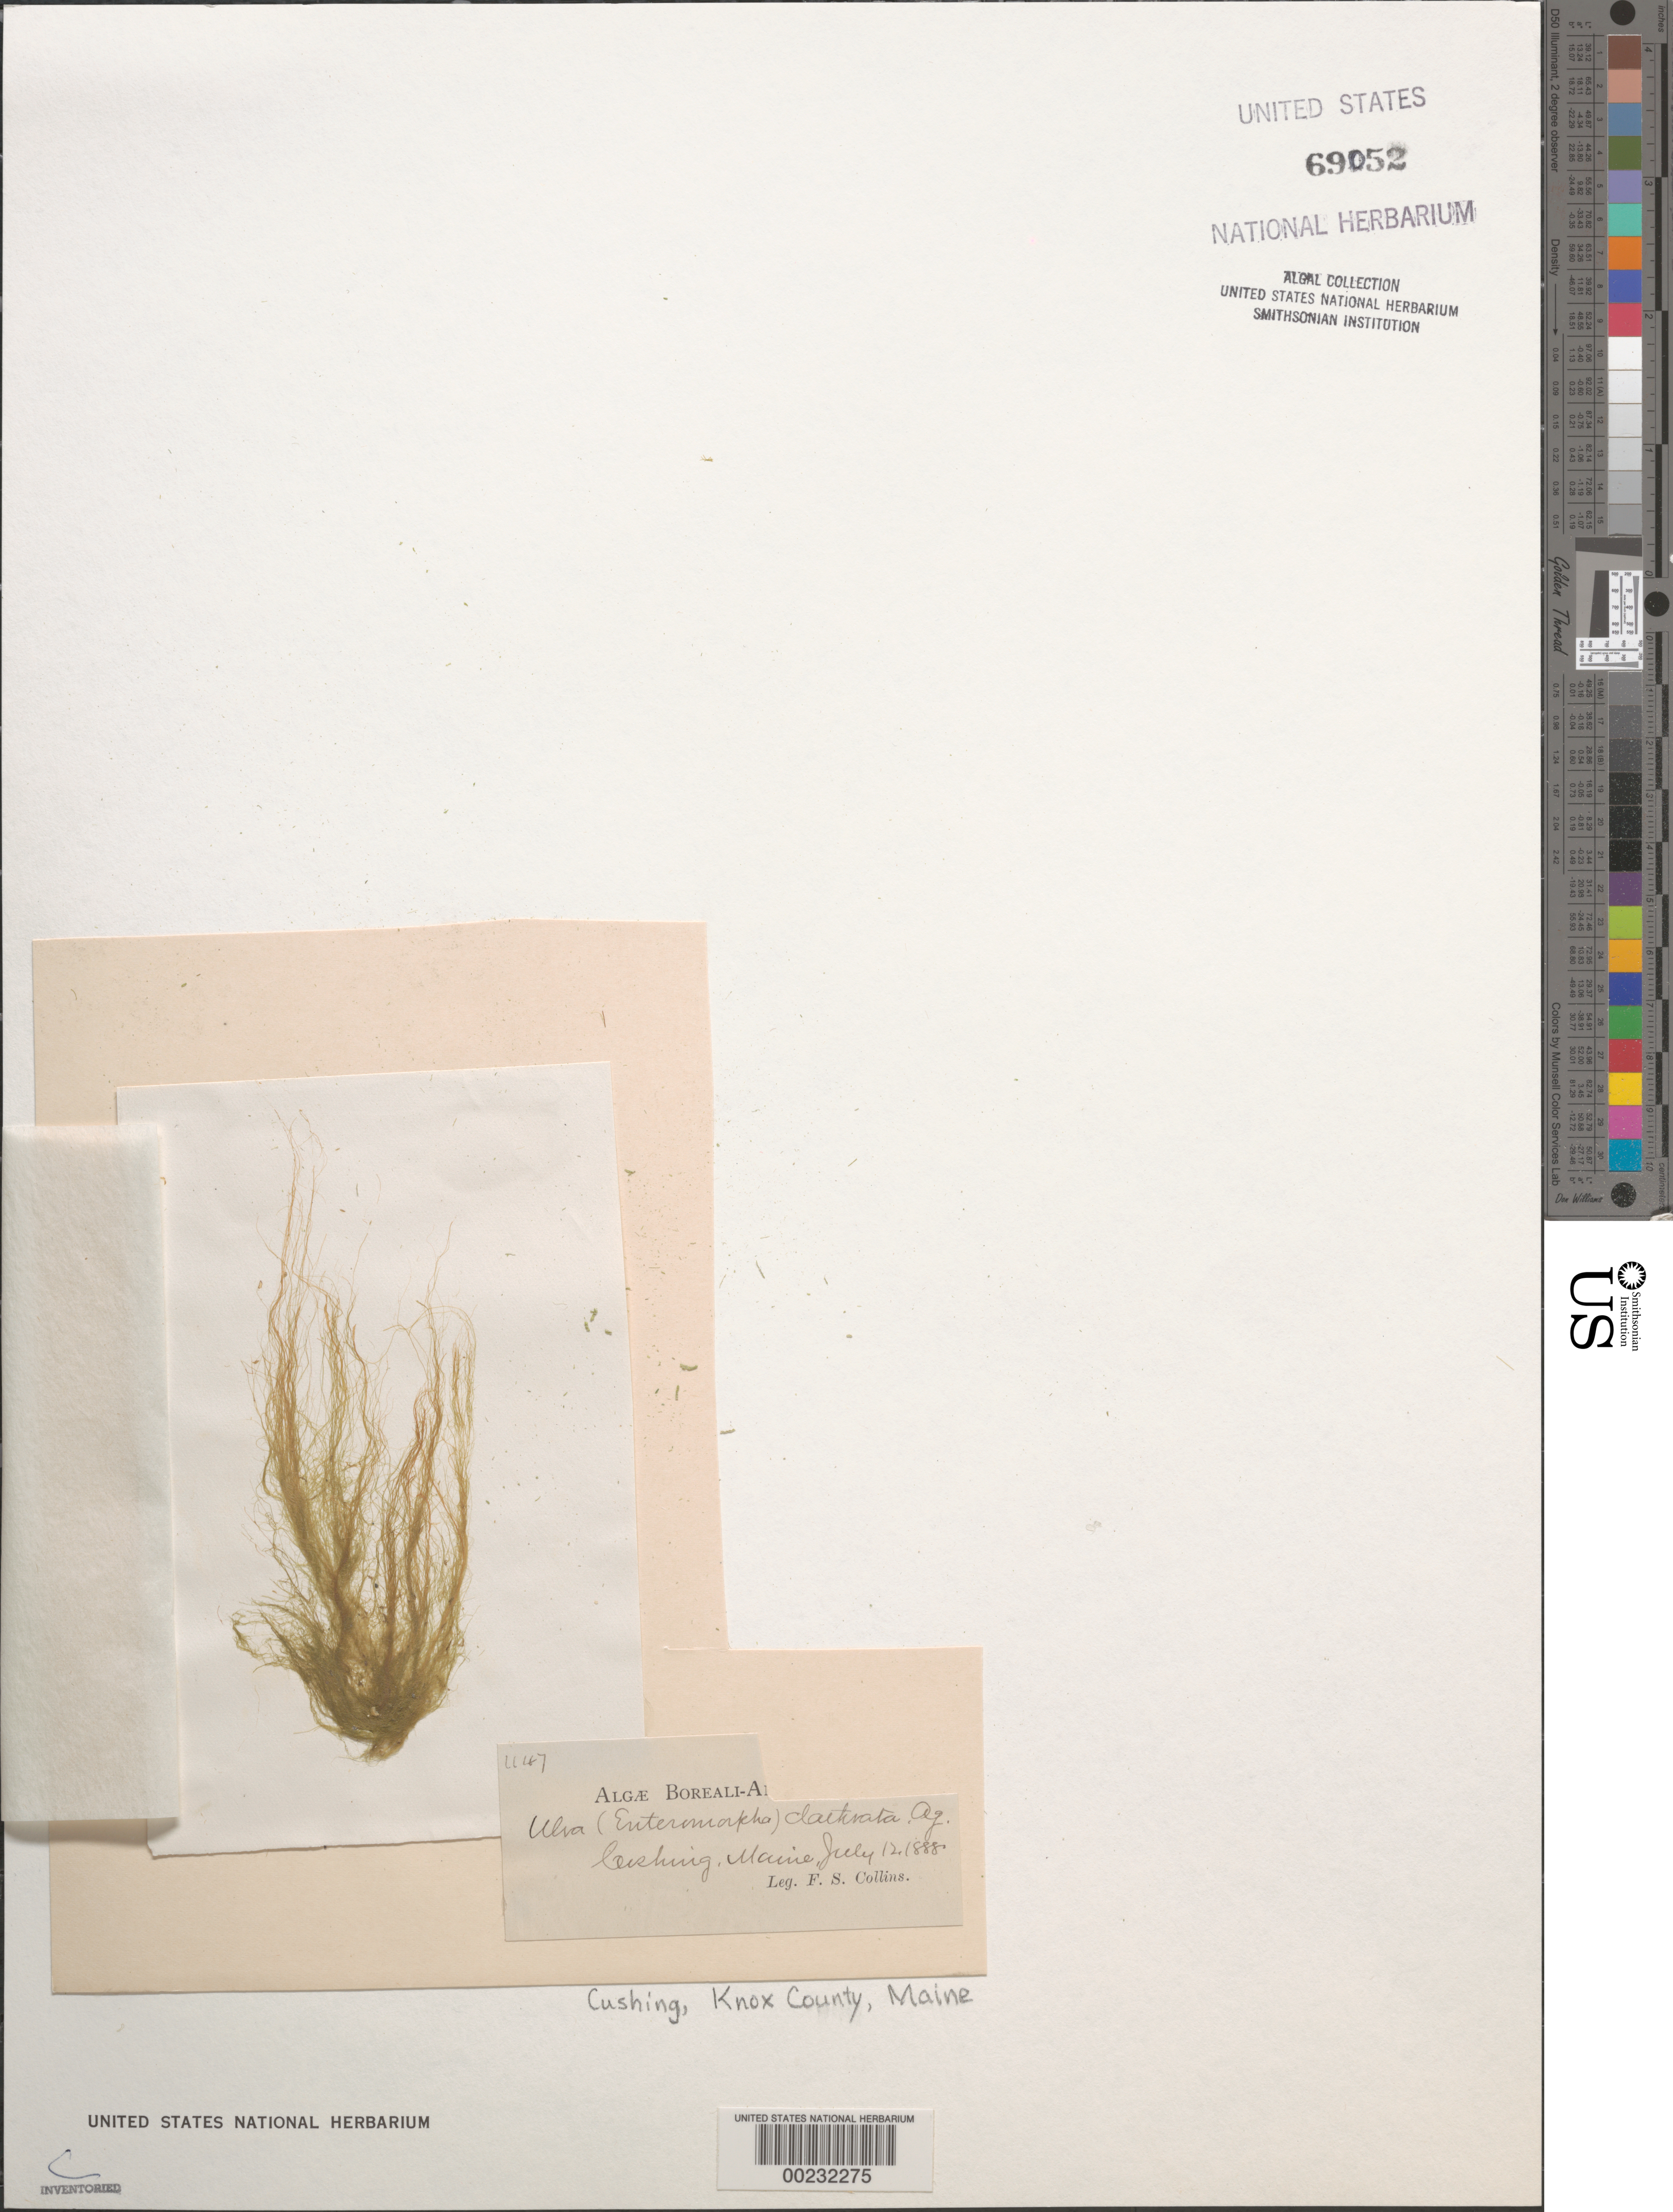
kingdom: Plantae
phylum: Chlorophyta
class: Ulvophyceae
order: Ulvales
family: Ulvaceae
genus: Ulva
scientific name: Ulva clathrata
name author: (Roth) C. Agardh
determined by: Algae name updating Project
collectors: F. Collins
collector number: FSC 1147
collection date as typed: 12 Jul 1888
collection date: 1888-07-12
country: United States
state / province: Maine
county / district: Knox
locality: Cushing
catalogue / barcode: US 69052